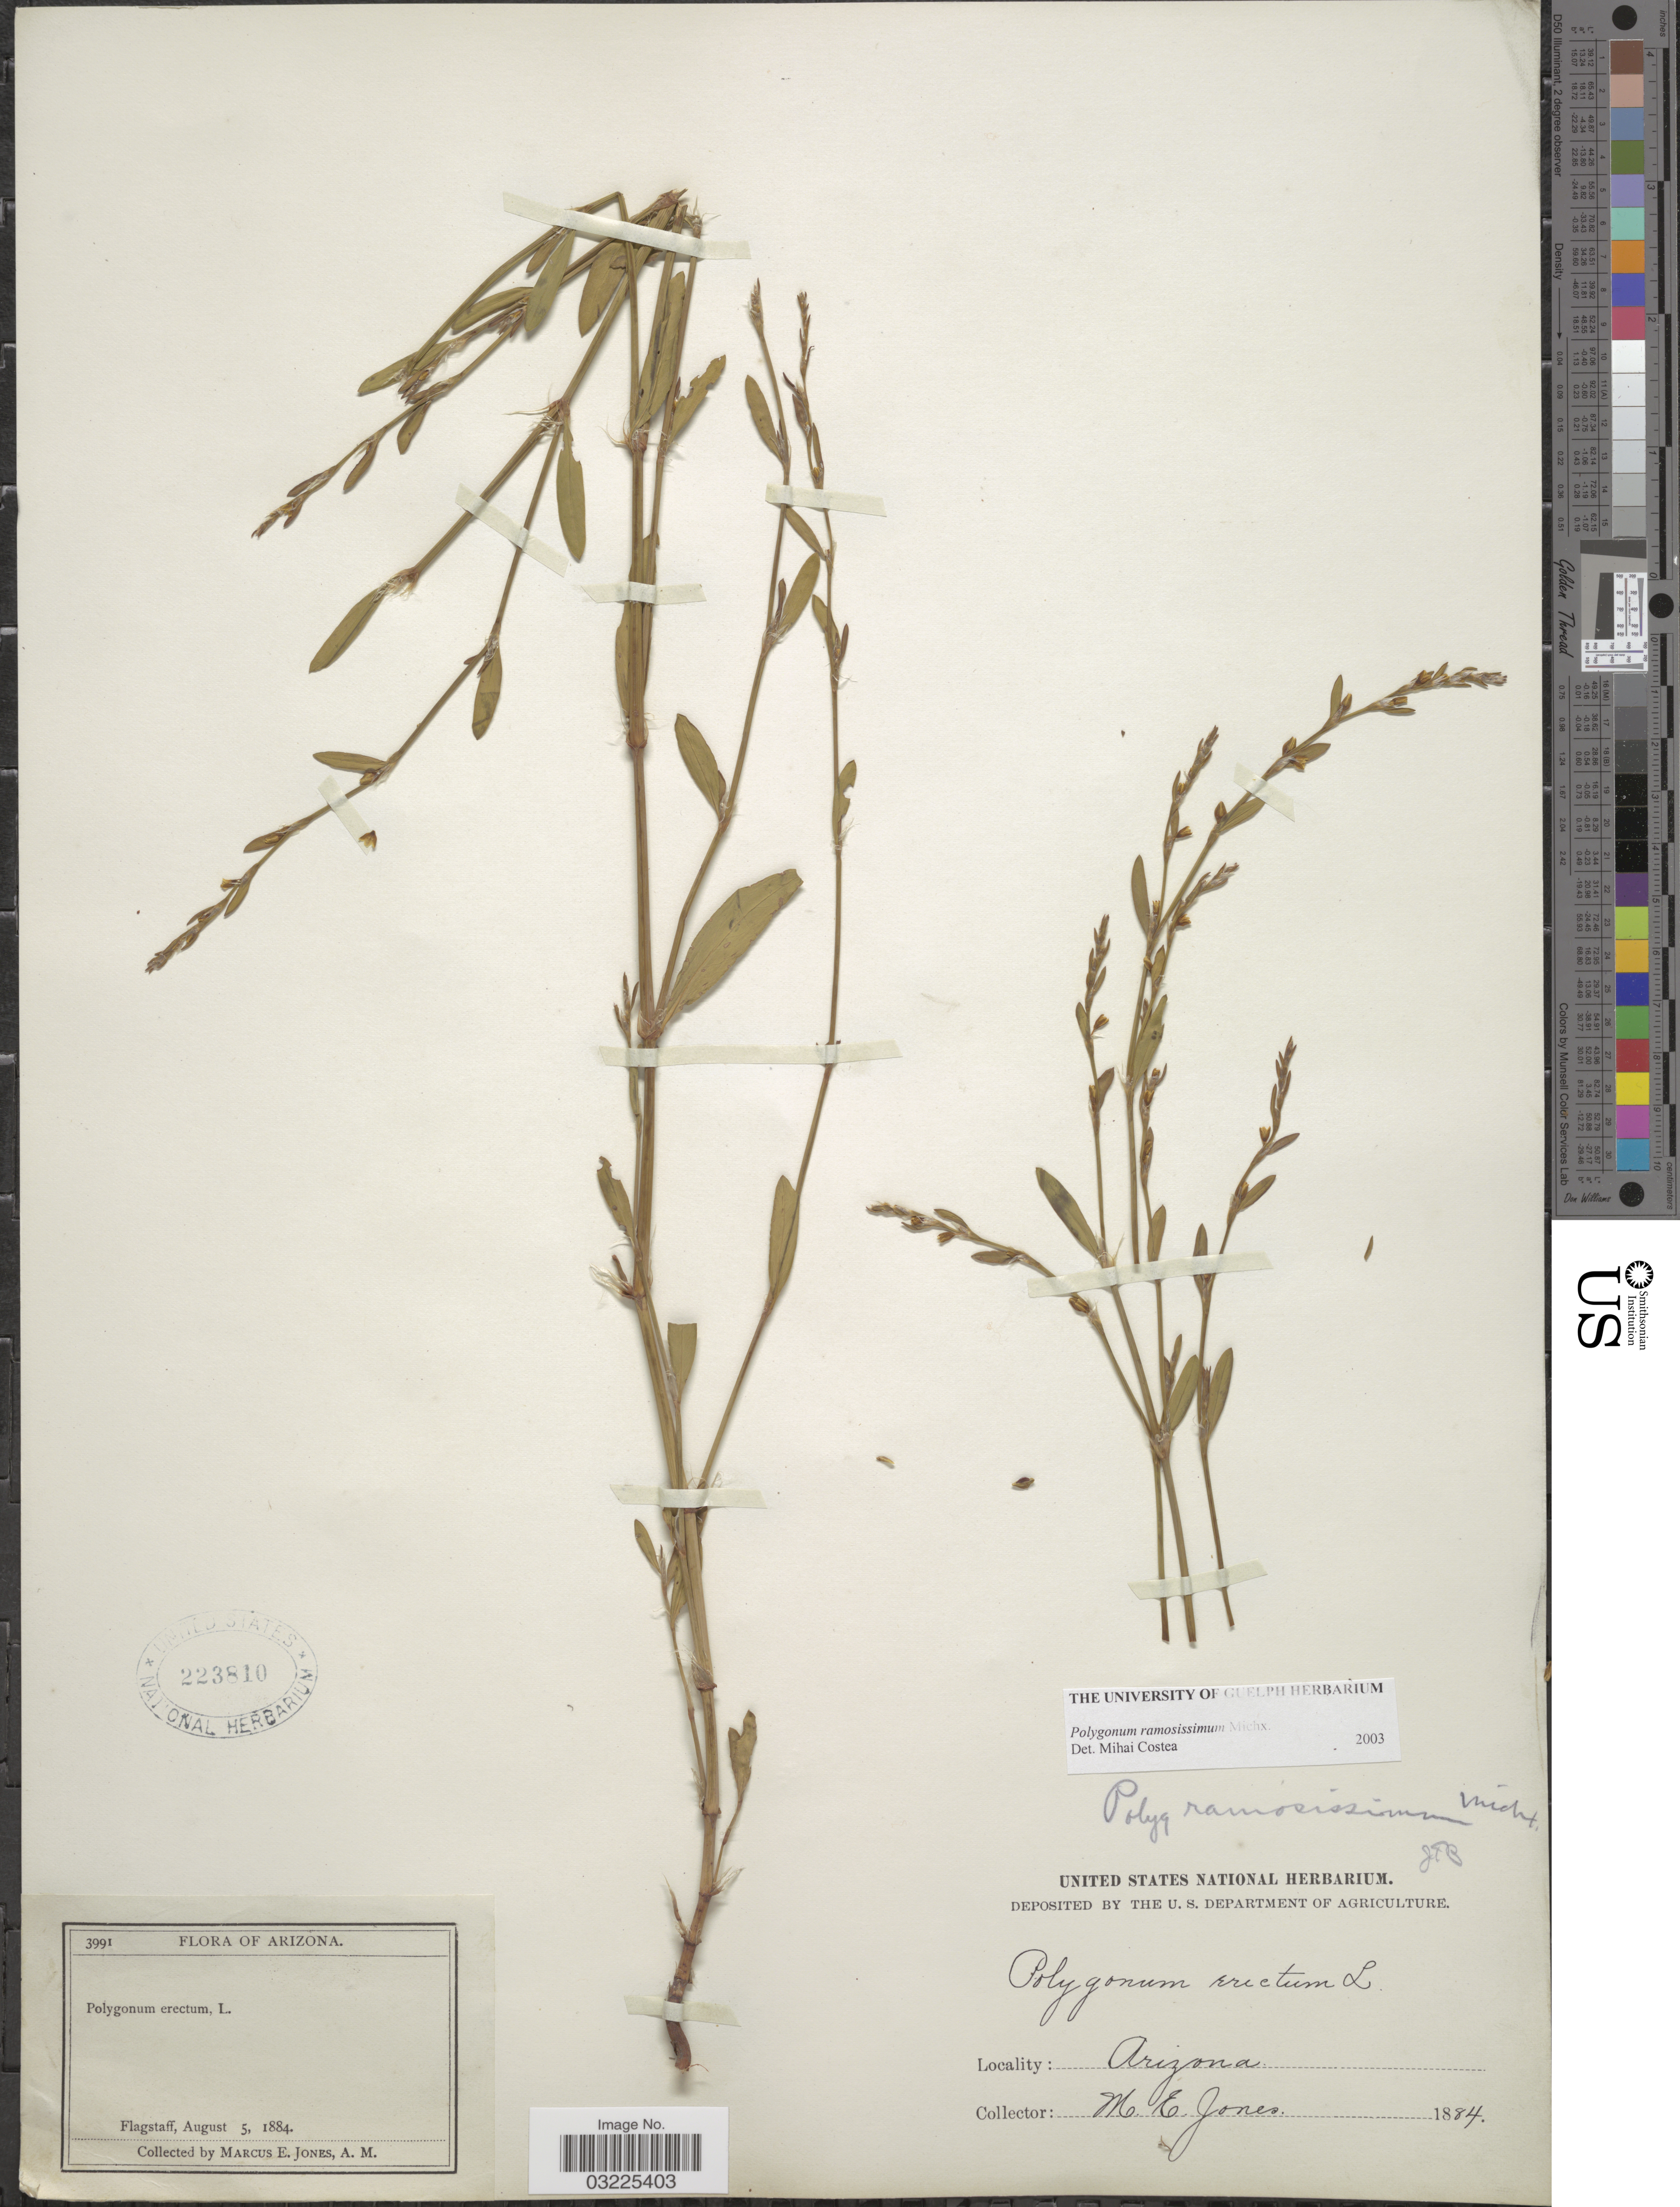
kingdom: Plantae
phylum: Tracheophyta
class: Magnoliopsida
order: Caryophyllales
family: Polygonaceae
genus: Polygonum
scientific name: Polygonum ramosissimum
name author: Michx.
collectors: M. E. Jones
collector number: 3991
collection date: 1884-08-05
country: United States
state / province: Arizona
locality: Flagstaff.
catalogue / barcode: US 223810